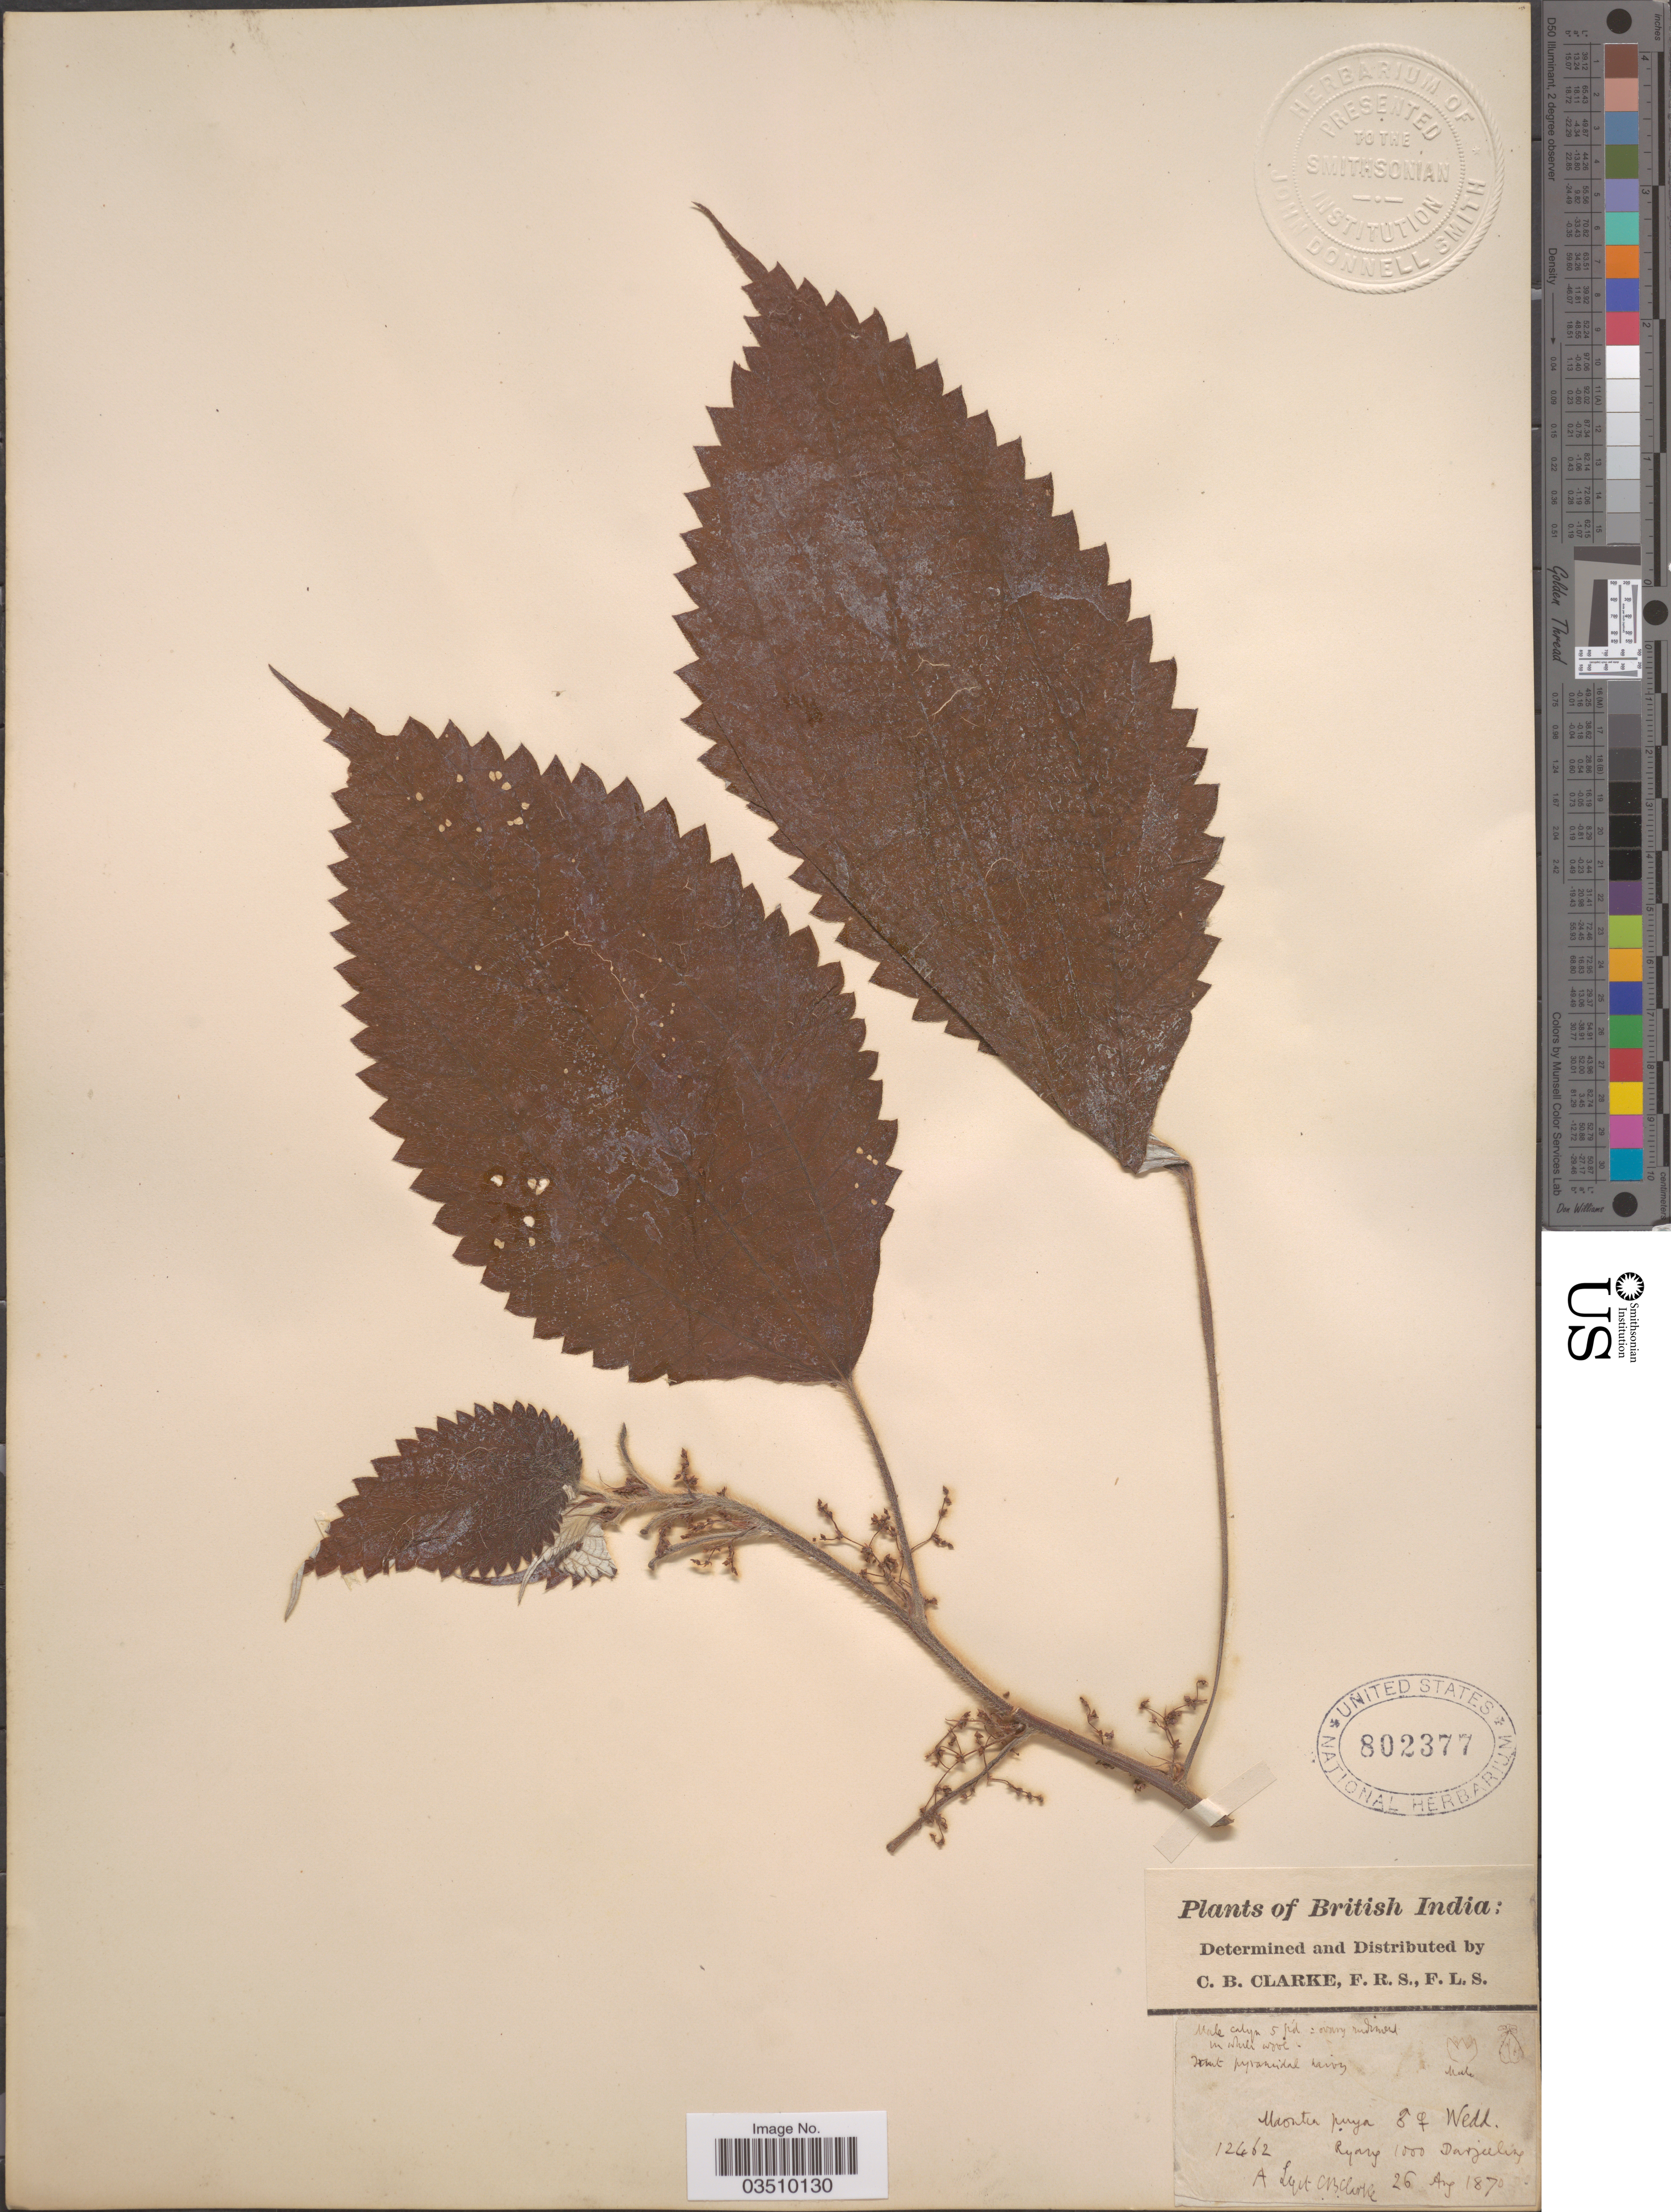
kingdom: Plantae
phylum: Tracheophyta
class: Magnoliopsida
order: Rosales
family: Urticaceae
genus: Maoutia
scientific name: Maoutia puya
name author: Wedd.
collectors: C. B. Clarke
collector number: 12462A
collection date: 1870-08-26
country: India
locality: British India. Ryang. Darjeeling.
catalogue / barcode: US 802377